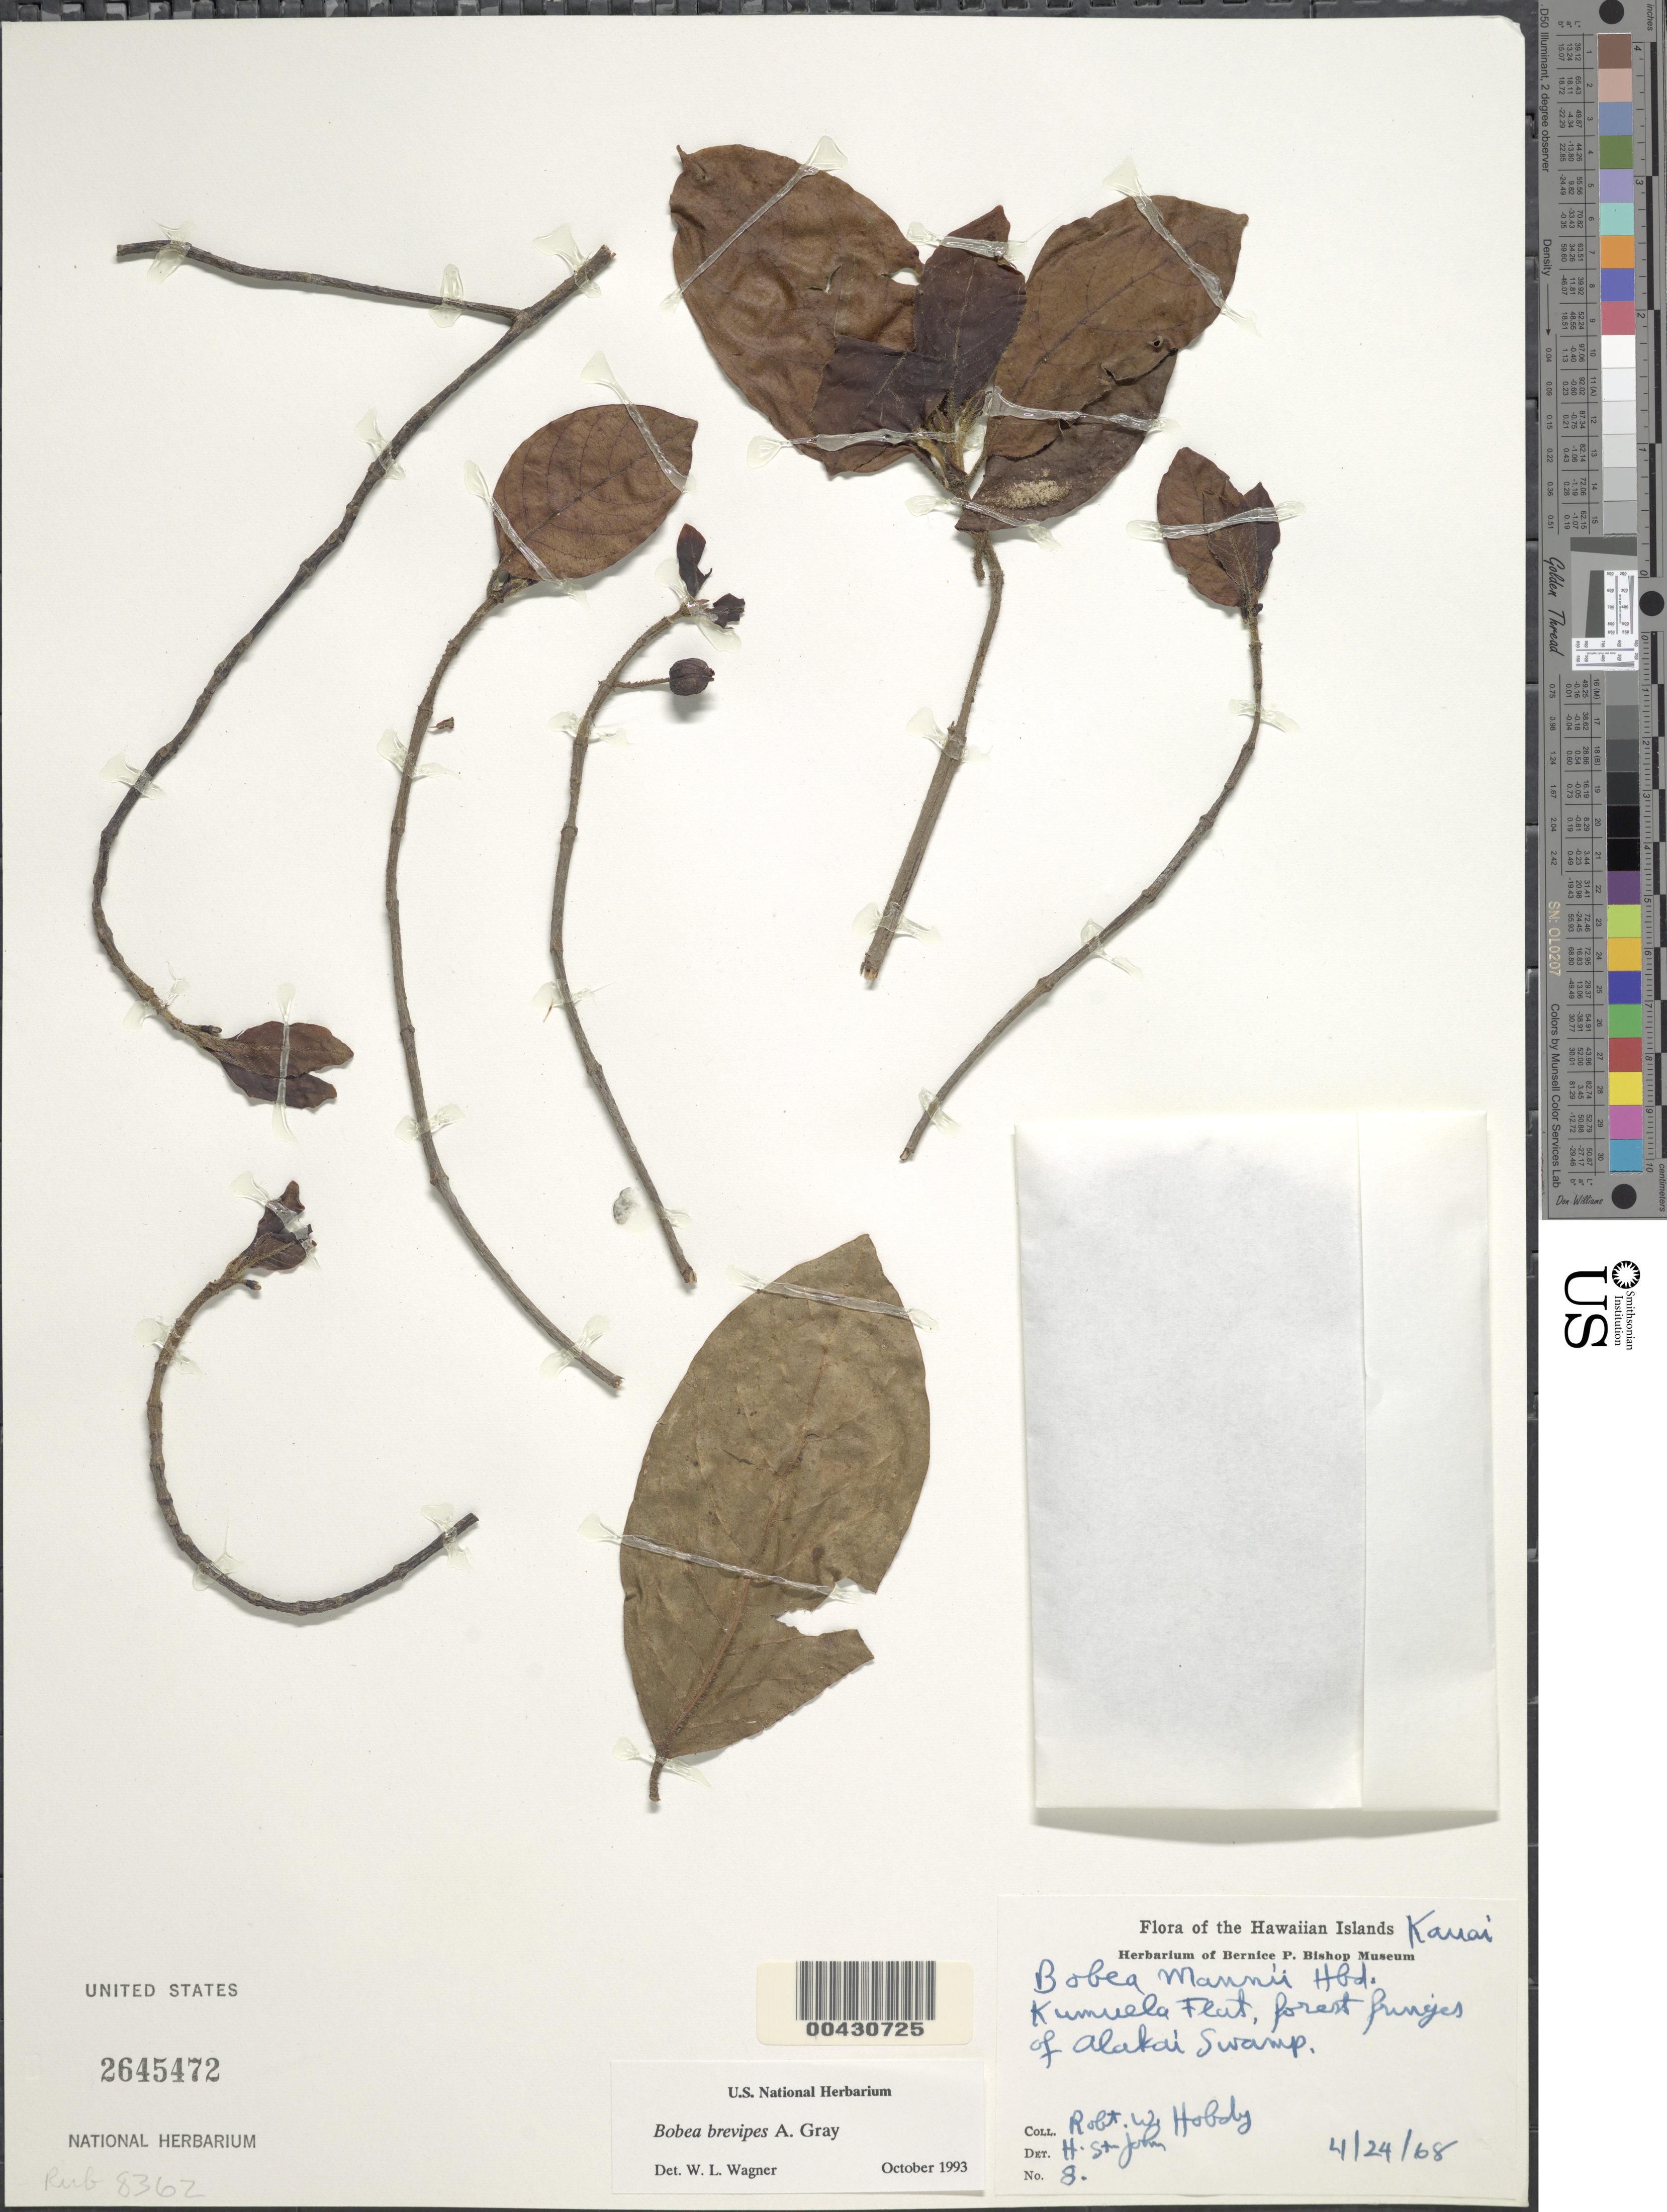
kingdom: Plantae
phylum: Tracheophyta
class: Magnoliopsida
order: Gentianales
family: Rubiaceae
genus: Bobea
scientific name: Bobea brevipes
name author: A. Gray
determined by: Wagner, W. L., (BOT), Smithsonian Institution - National Museum of Natural History (UNITED STATES)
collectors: R. Hobdy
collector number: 8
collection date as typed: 24 Apr 1968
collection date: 1968-04-24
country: United States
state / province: Hawaii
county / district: Kauai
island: Kaua'i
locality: Kumuela Flat, forest fringes of Alakai Swamp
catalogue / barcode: US 2645472